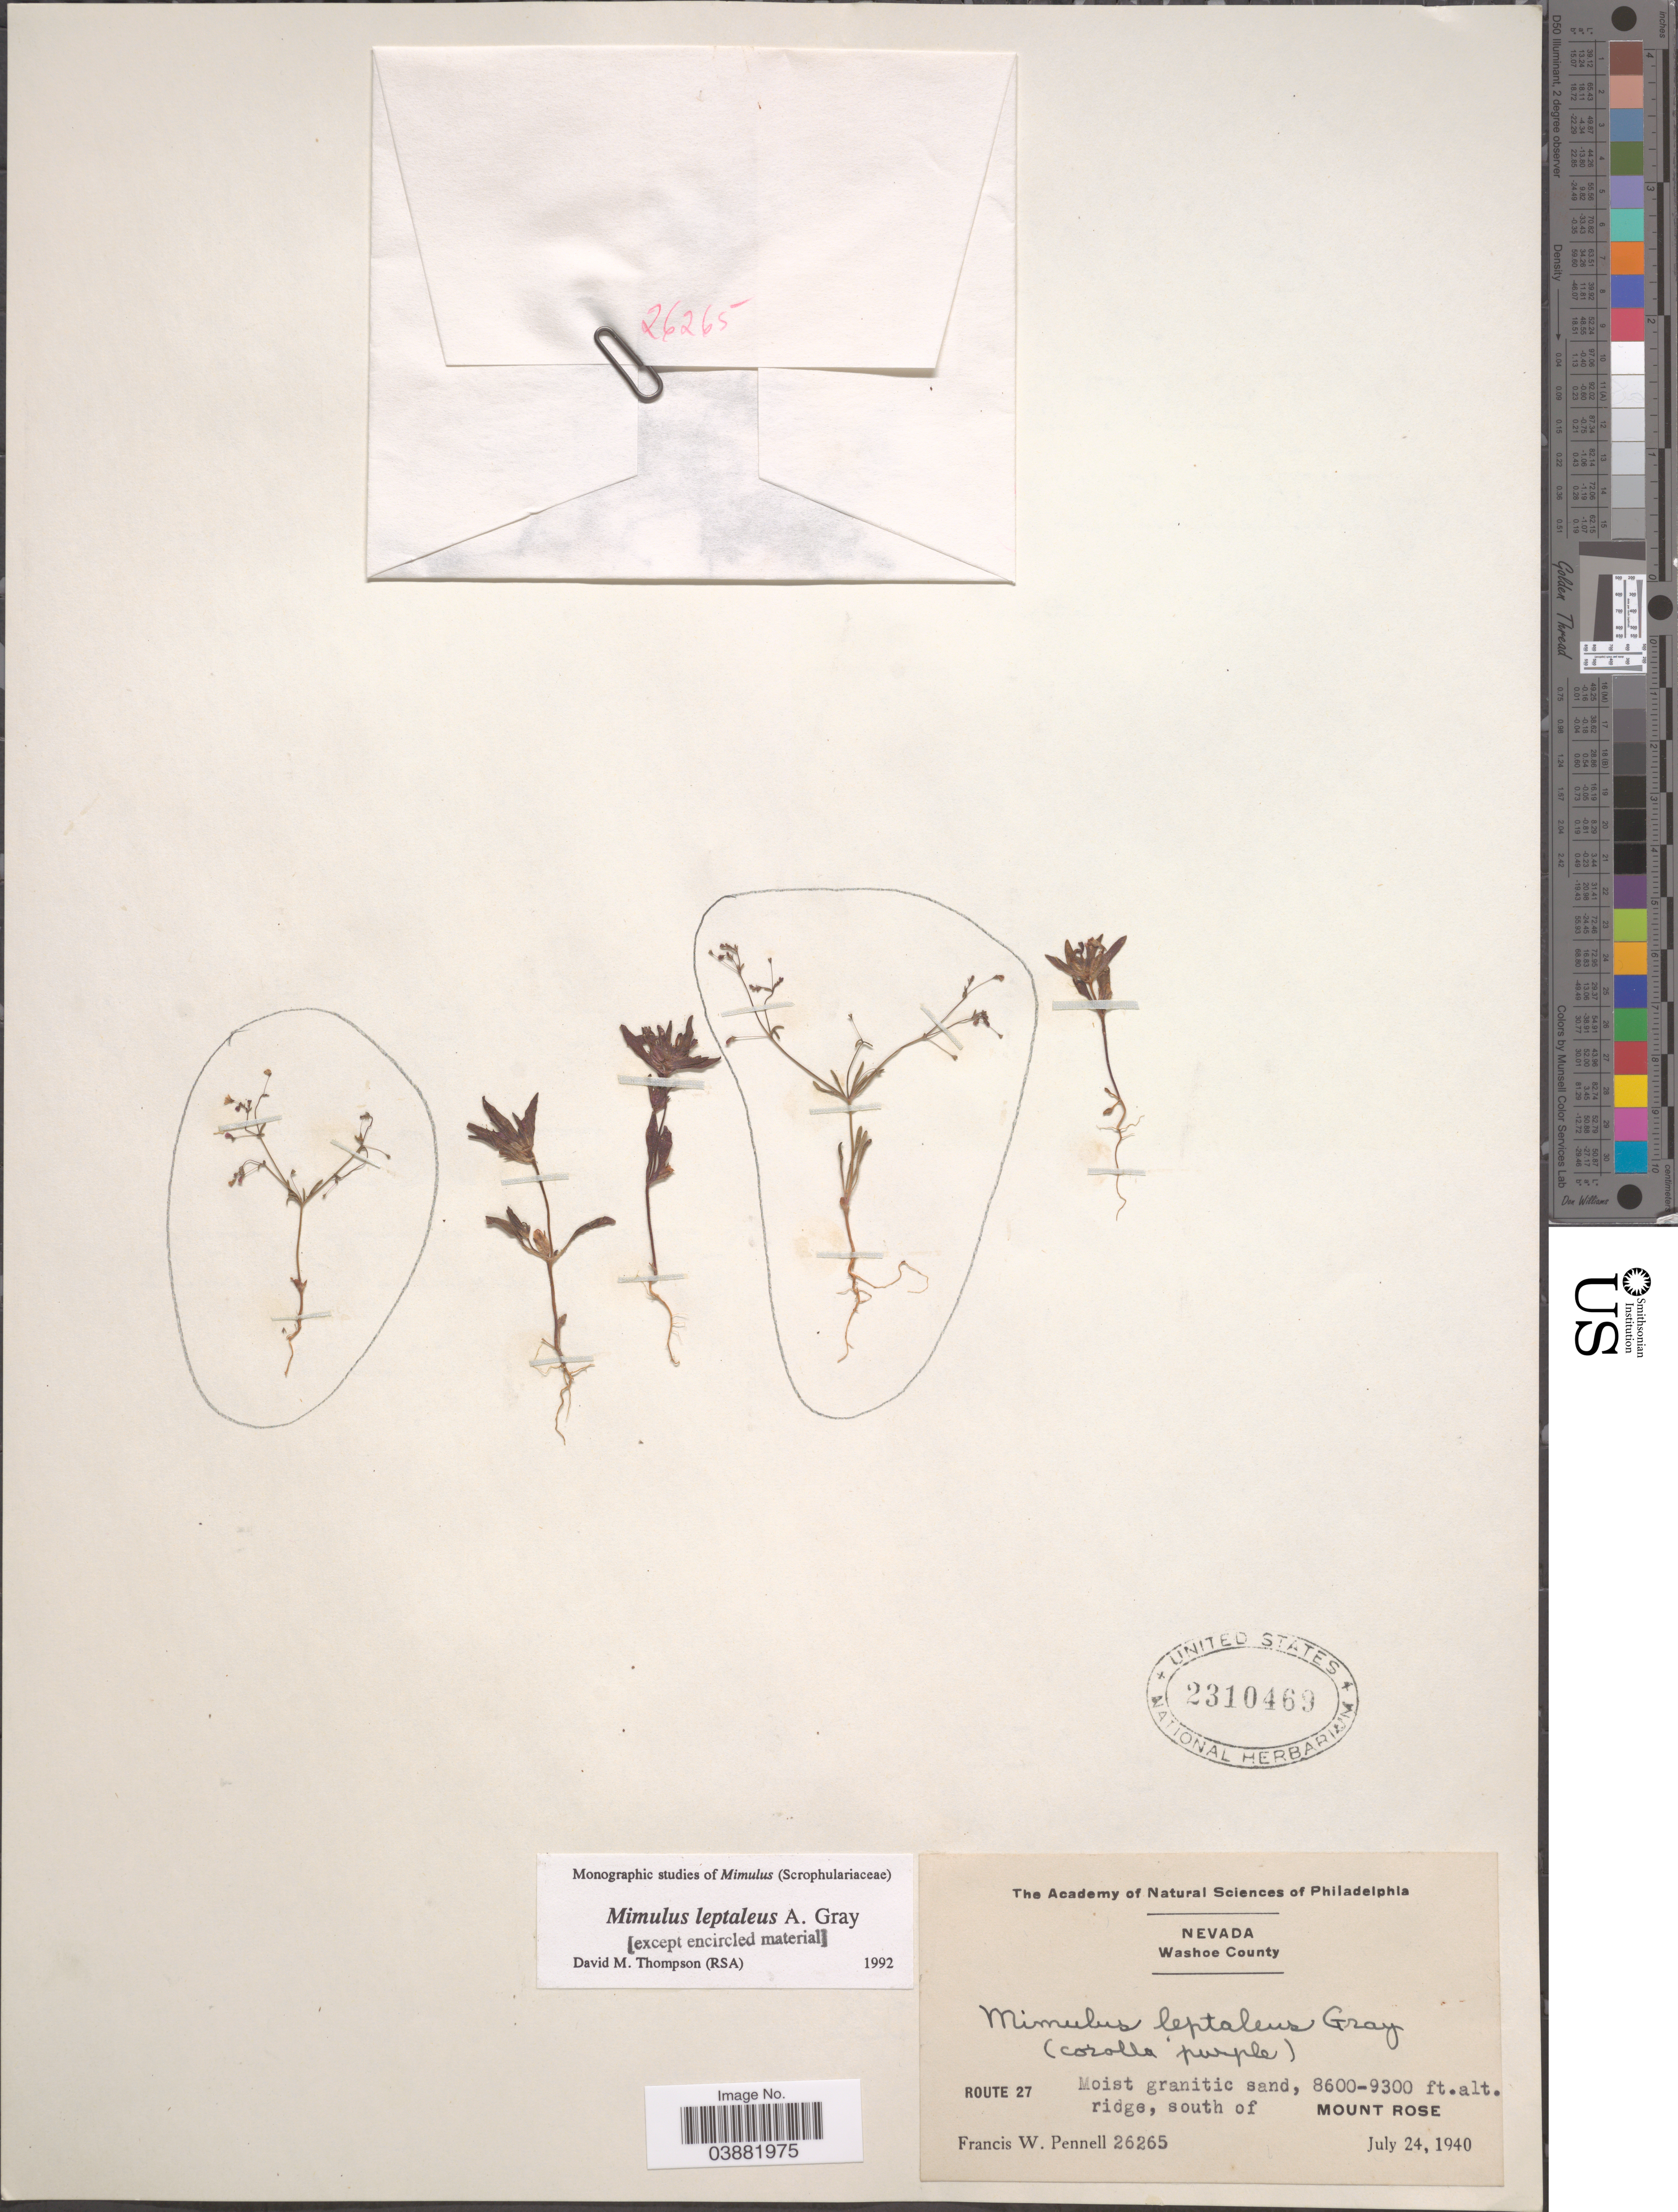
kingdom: Plantae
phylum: Tracheophyta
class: Magnoliopsida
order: Lamiales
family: Phrymaceae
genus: Mimulus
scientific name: Mimulus leptaleus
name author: A. Gray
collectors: F. W. Pennell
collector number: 26265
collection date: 1940-07-24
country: United States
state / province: Nevada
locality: Washoe County. Route 27. South of Mount Rose.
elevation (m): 2621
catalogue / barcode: US 2310469